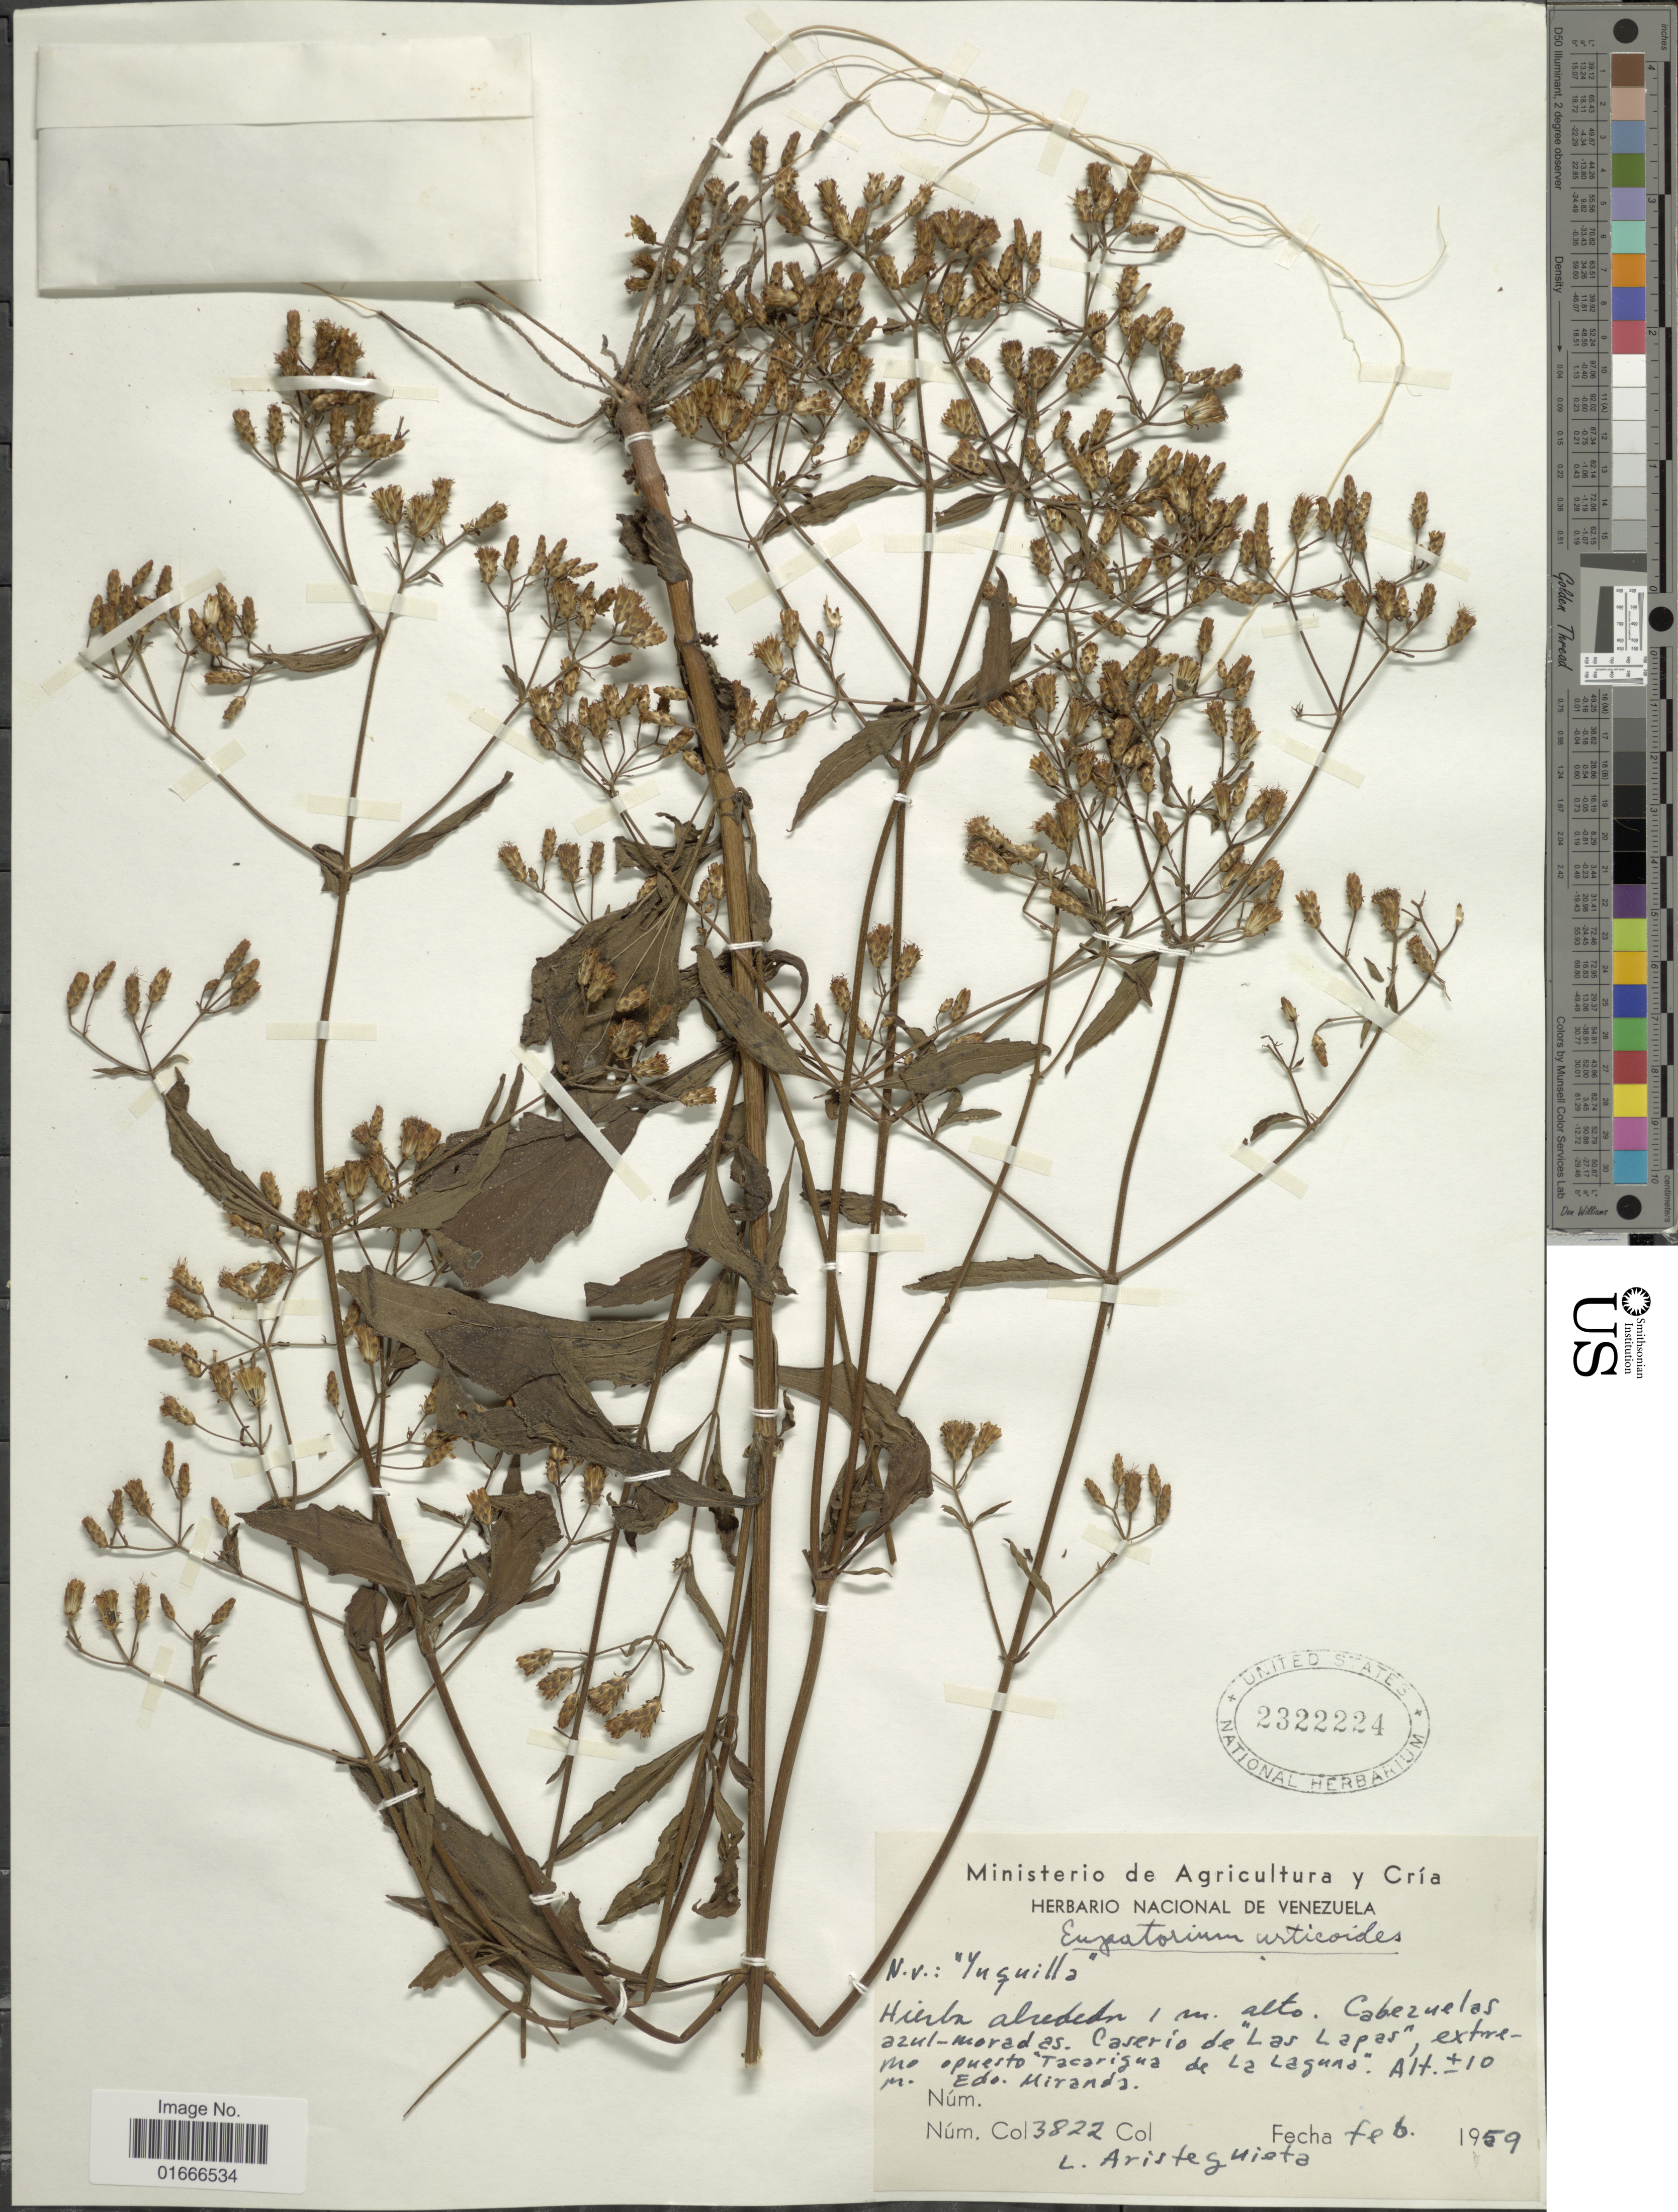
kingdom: Plantae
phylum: Tracheophyta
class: Magnoliopsida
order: Asterales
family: Asteraceae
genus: Chromolaena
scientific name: Chromolaena urticoides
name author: (Sch. Bip. ex Hieron.) R.M. King & H. Rob.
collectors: L. Aristeguieta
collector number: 3822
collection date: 1959-02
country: Venezuela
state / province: Miranda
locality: Caserio de Las Lapas, extremo opuesto Tacarigua de La Laguna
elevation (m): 10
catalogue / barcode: US 2322224